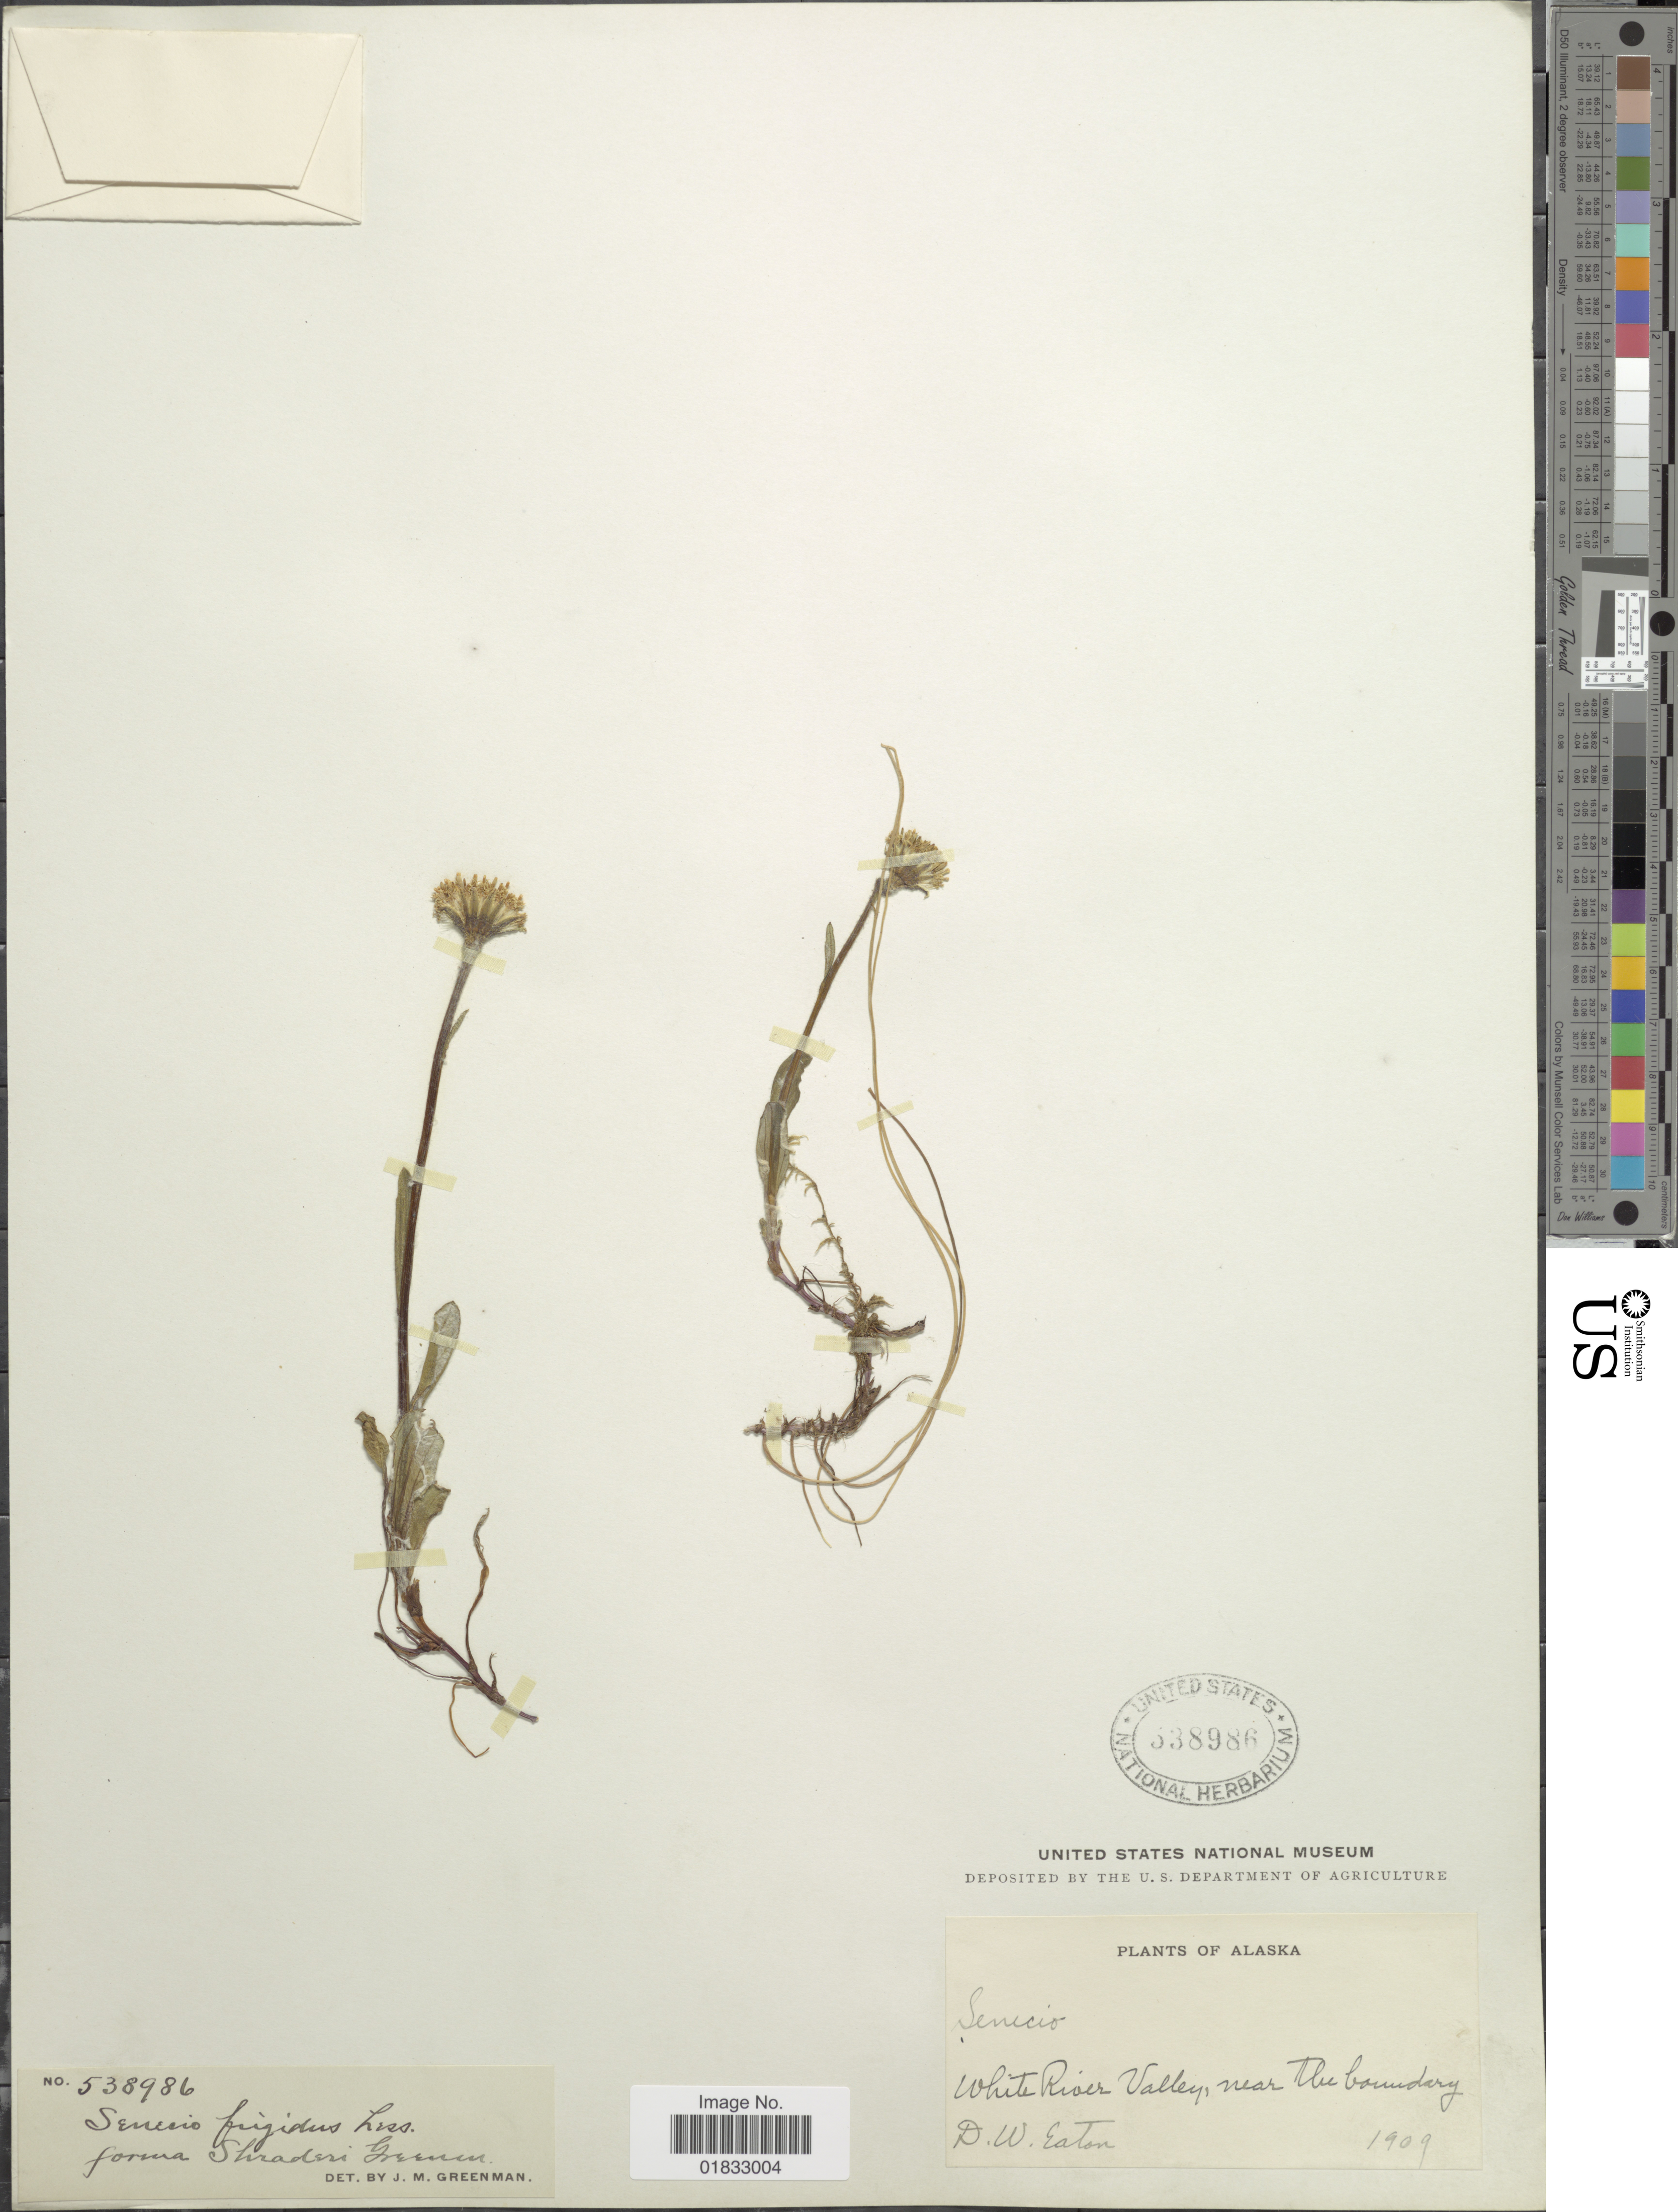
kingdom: Plantae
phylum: Tracheophyta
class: Magnoliopsida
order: Asterales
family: Asteraceae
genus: Tephroseris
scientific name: Tephroseris frigida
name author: (Richardson) Holub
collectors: D. Eaton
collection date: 1909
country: United States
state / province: Alaska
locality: White River Valley. near The boundary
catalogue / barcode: US 538986